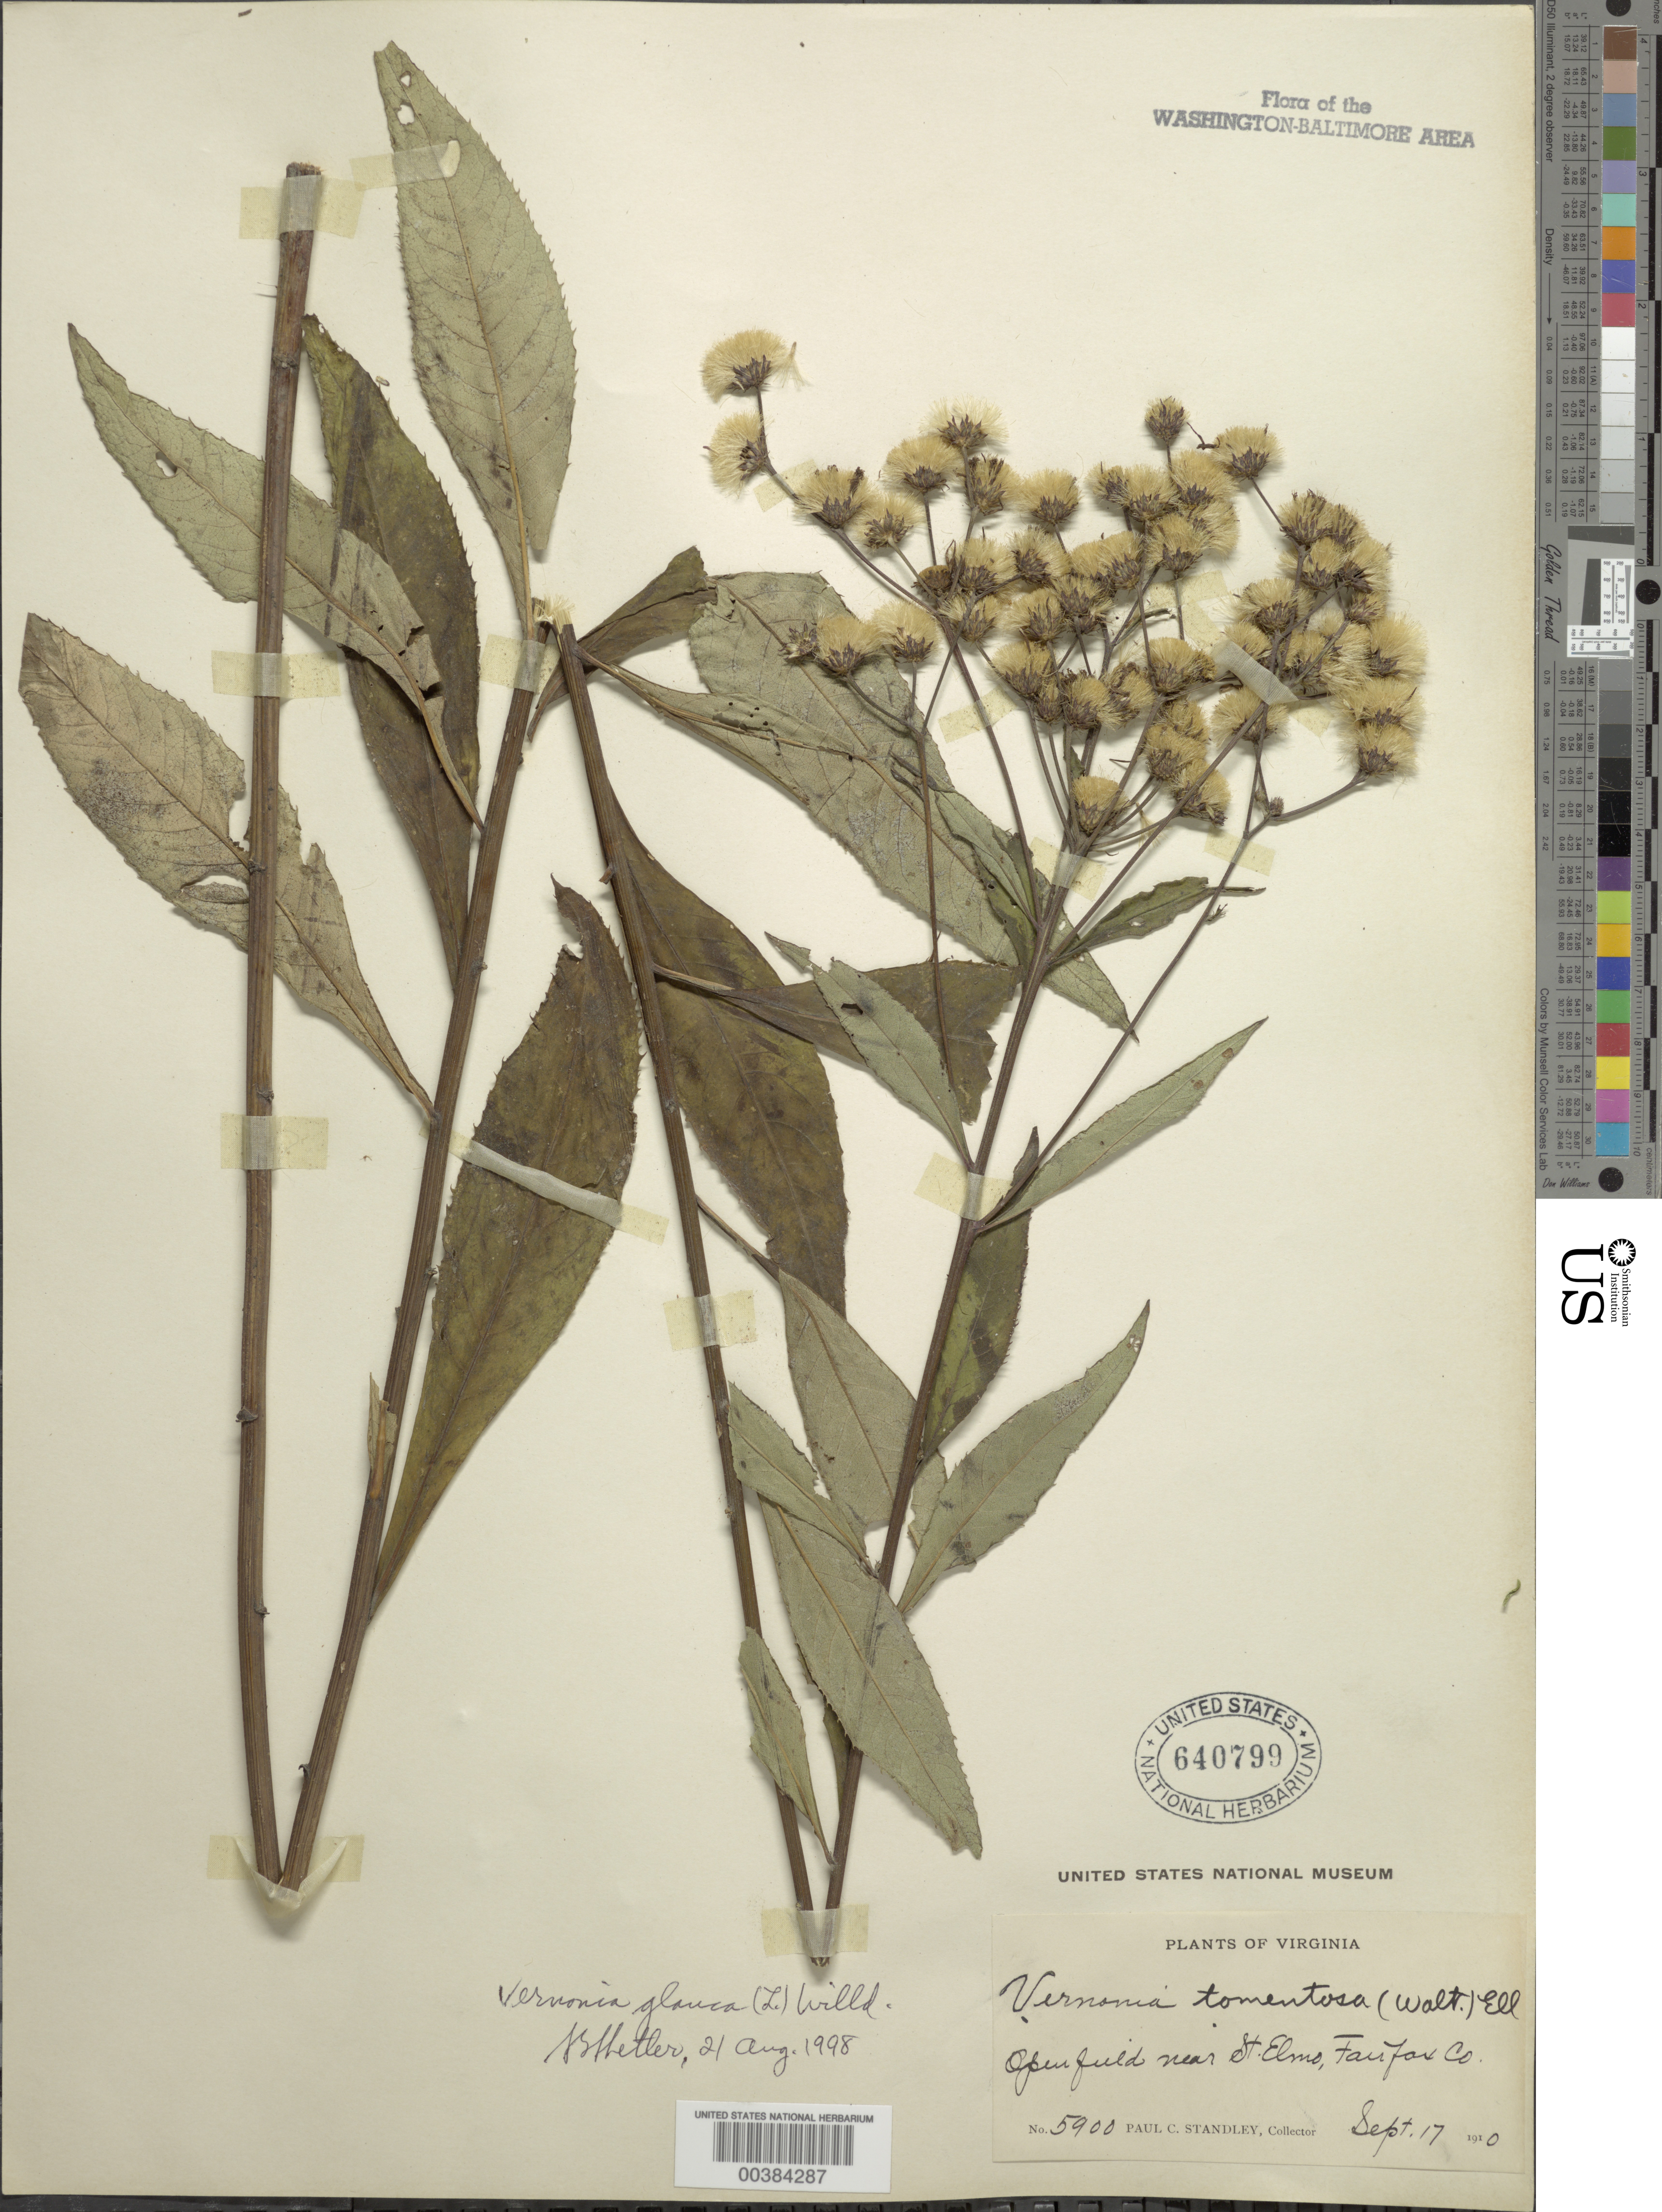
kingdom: Plantae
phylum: Tracheophyta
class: Magnoliopsida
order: Asterales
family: Asteraceae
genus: Vernonia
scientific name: Vernonia glauca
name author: (L.) Willd.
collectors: P. C. Standley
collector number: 5900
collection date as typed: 17 Sep 1910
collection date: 1910-09-17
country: United States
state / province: Virginia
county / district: Fairfax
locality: St Elmo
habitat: Open field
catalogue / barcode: US 640799